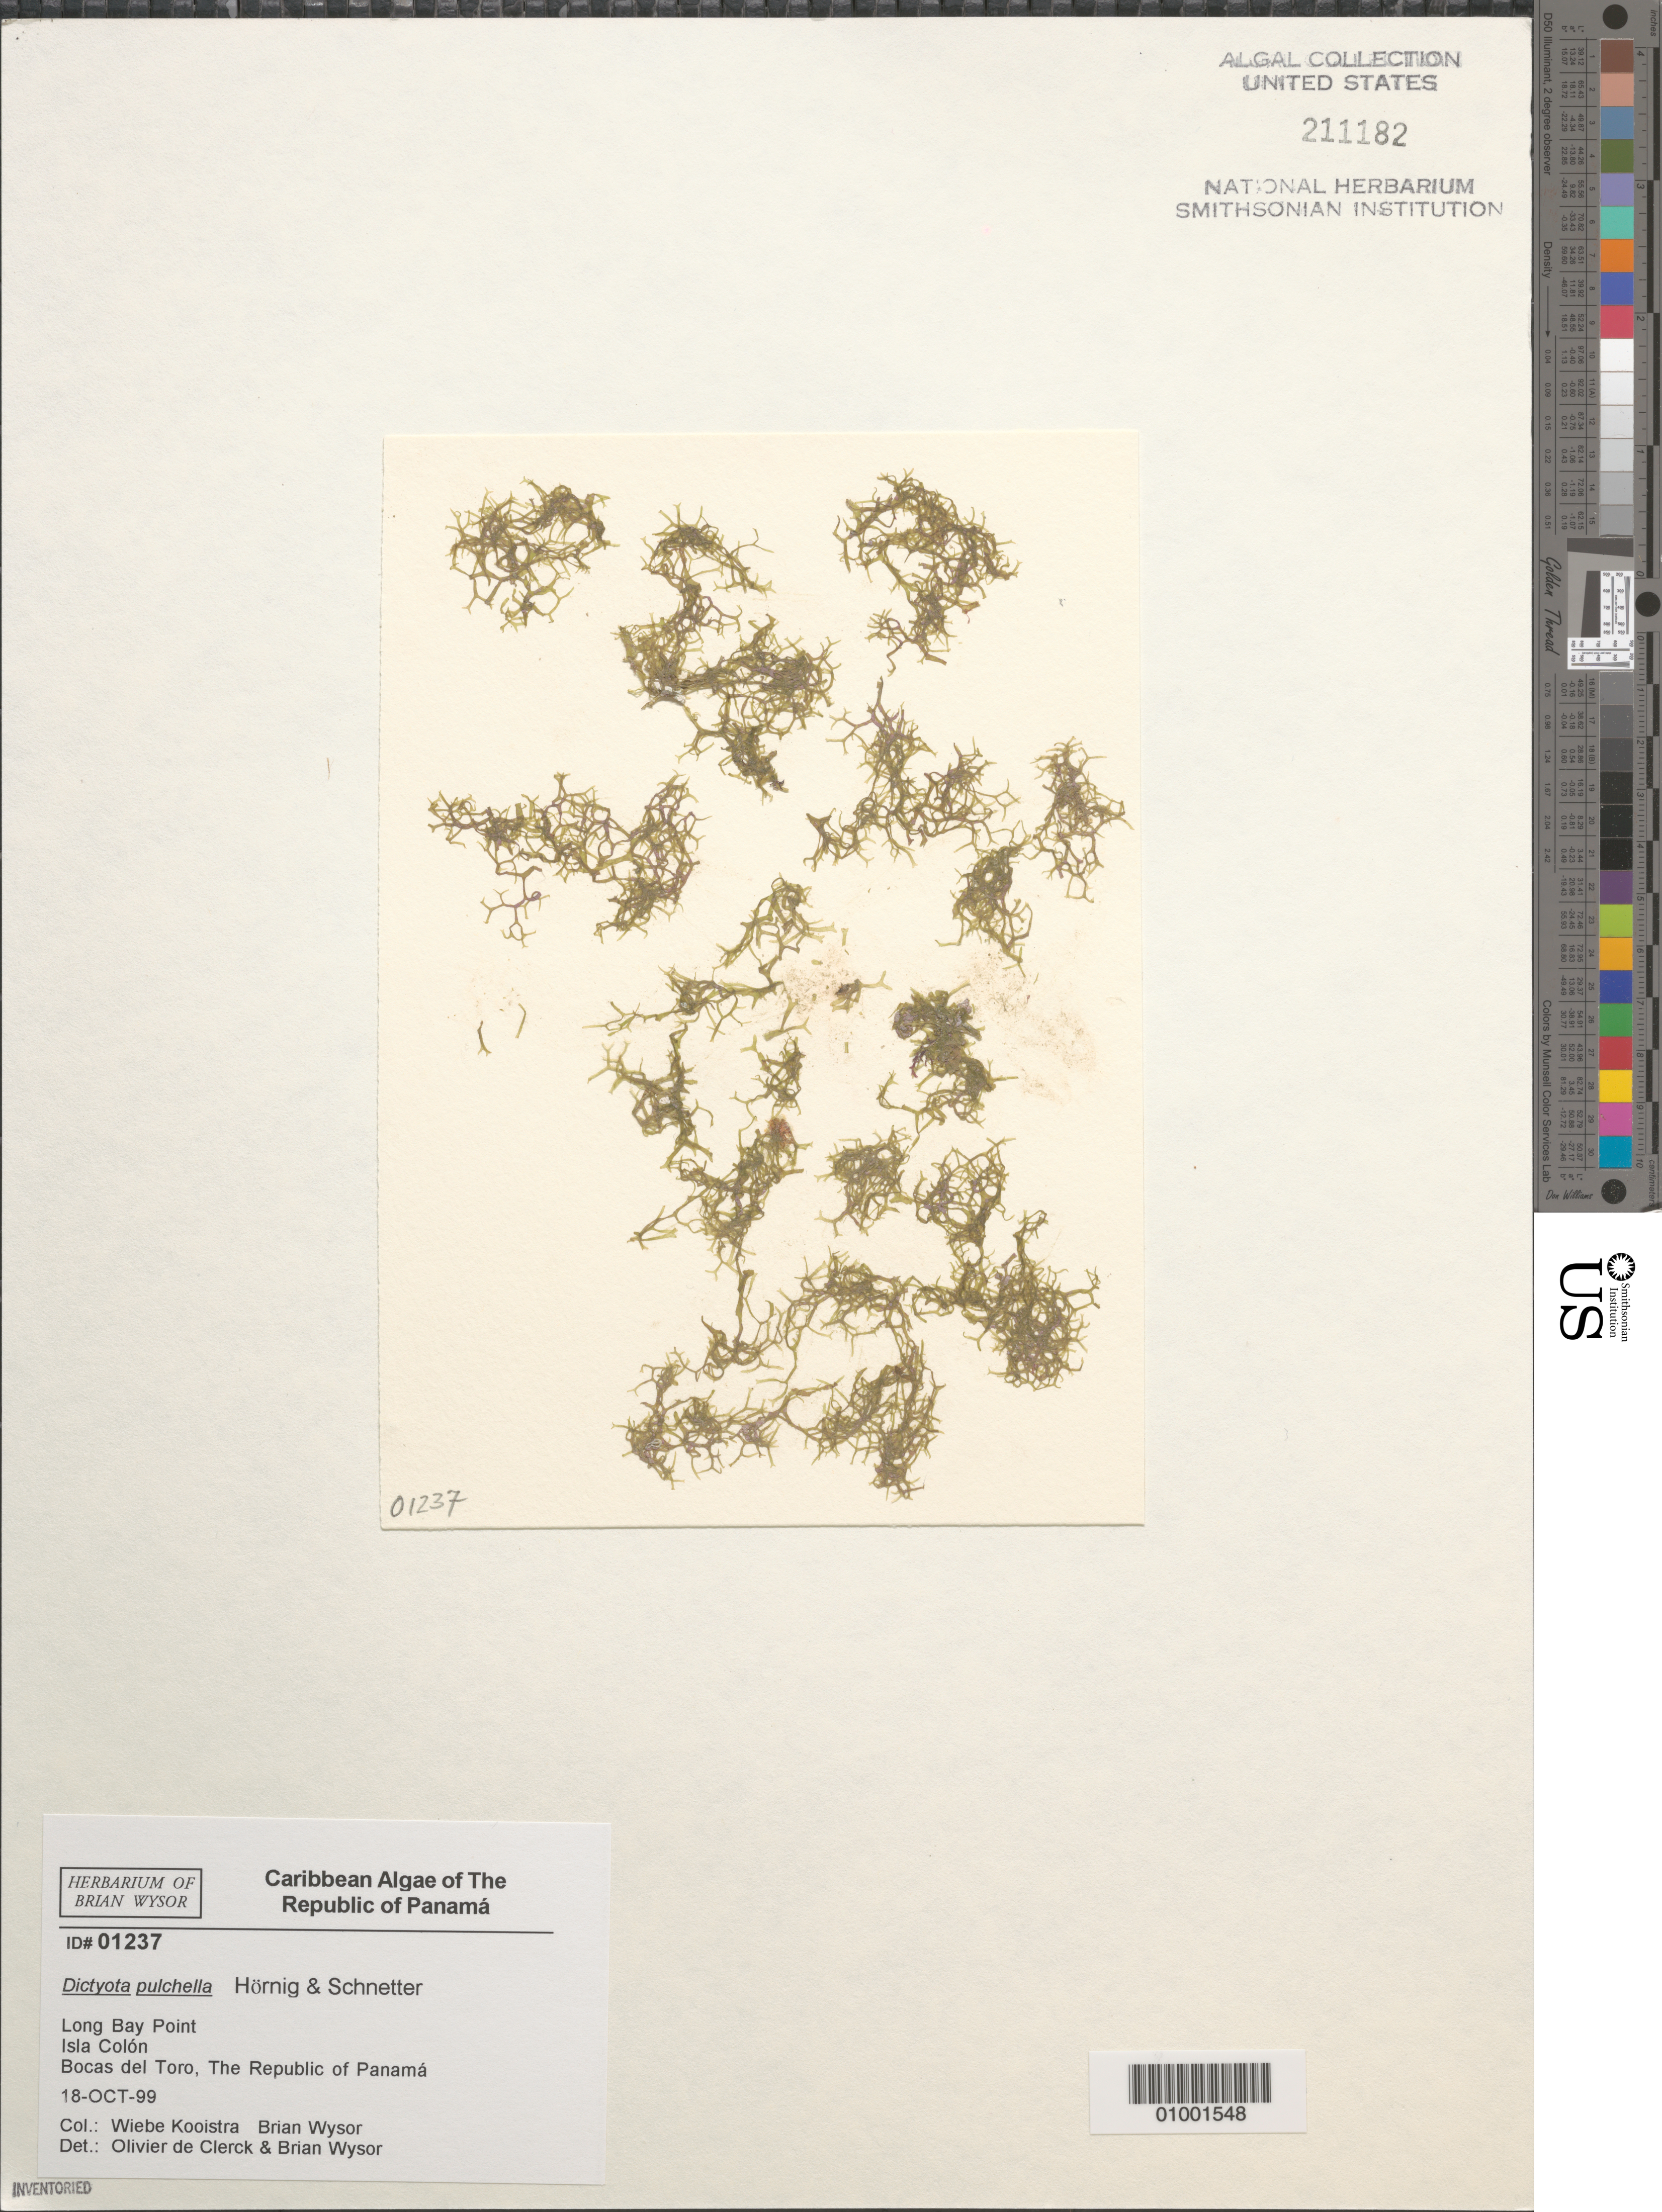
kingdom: Chromista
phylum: Ochrophyta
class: Phaeophyceae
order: Dictyotales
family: Dictyotaceae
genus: Dictyota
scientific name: Dictyota pulchella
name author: I.Hörnig & Schnetter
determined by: de Clerck, O.; Wysor, B.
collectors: B. Wysor & W. Kooistra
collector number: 01237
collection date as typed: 17 Oct 1999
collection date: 1999-10-17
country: Panama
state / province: Bocas del Toro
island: Colón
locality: Long Bay Point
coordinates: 9 24' 00" N, 82 13' 39" W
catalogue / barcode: US 211182